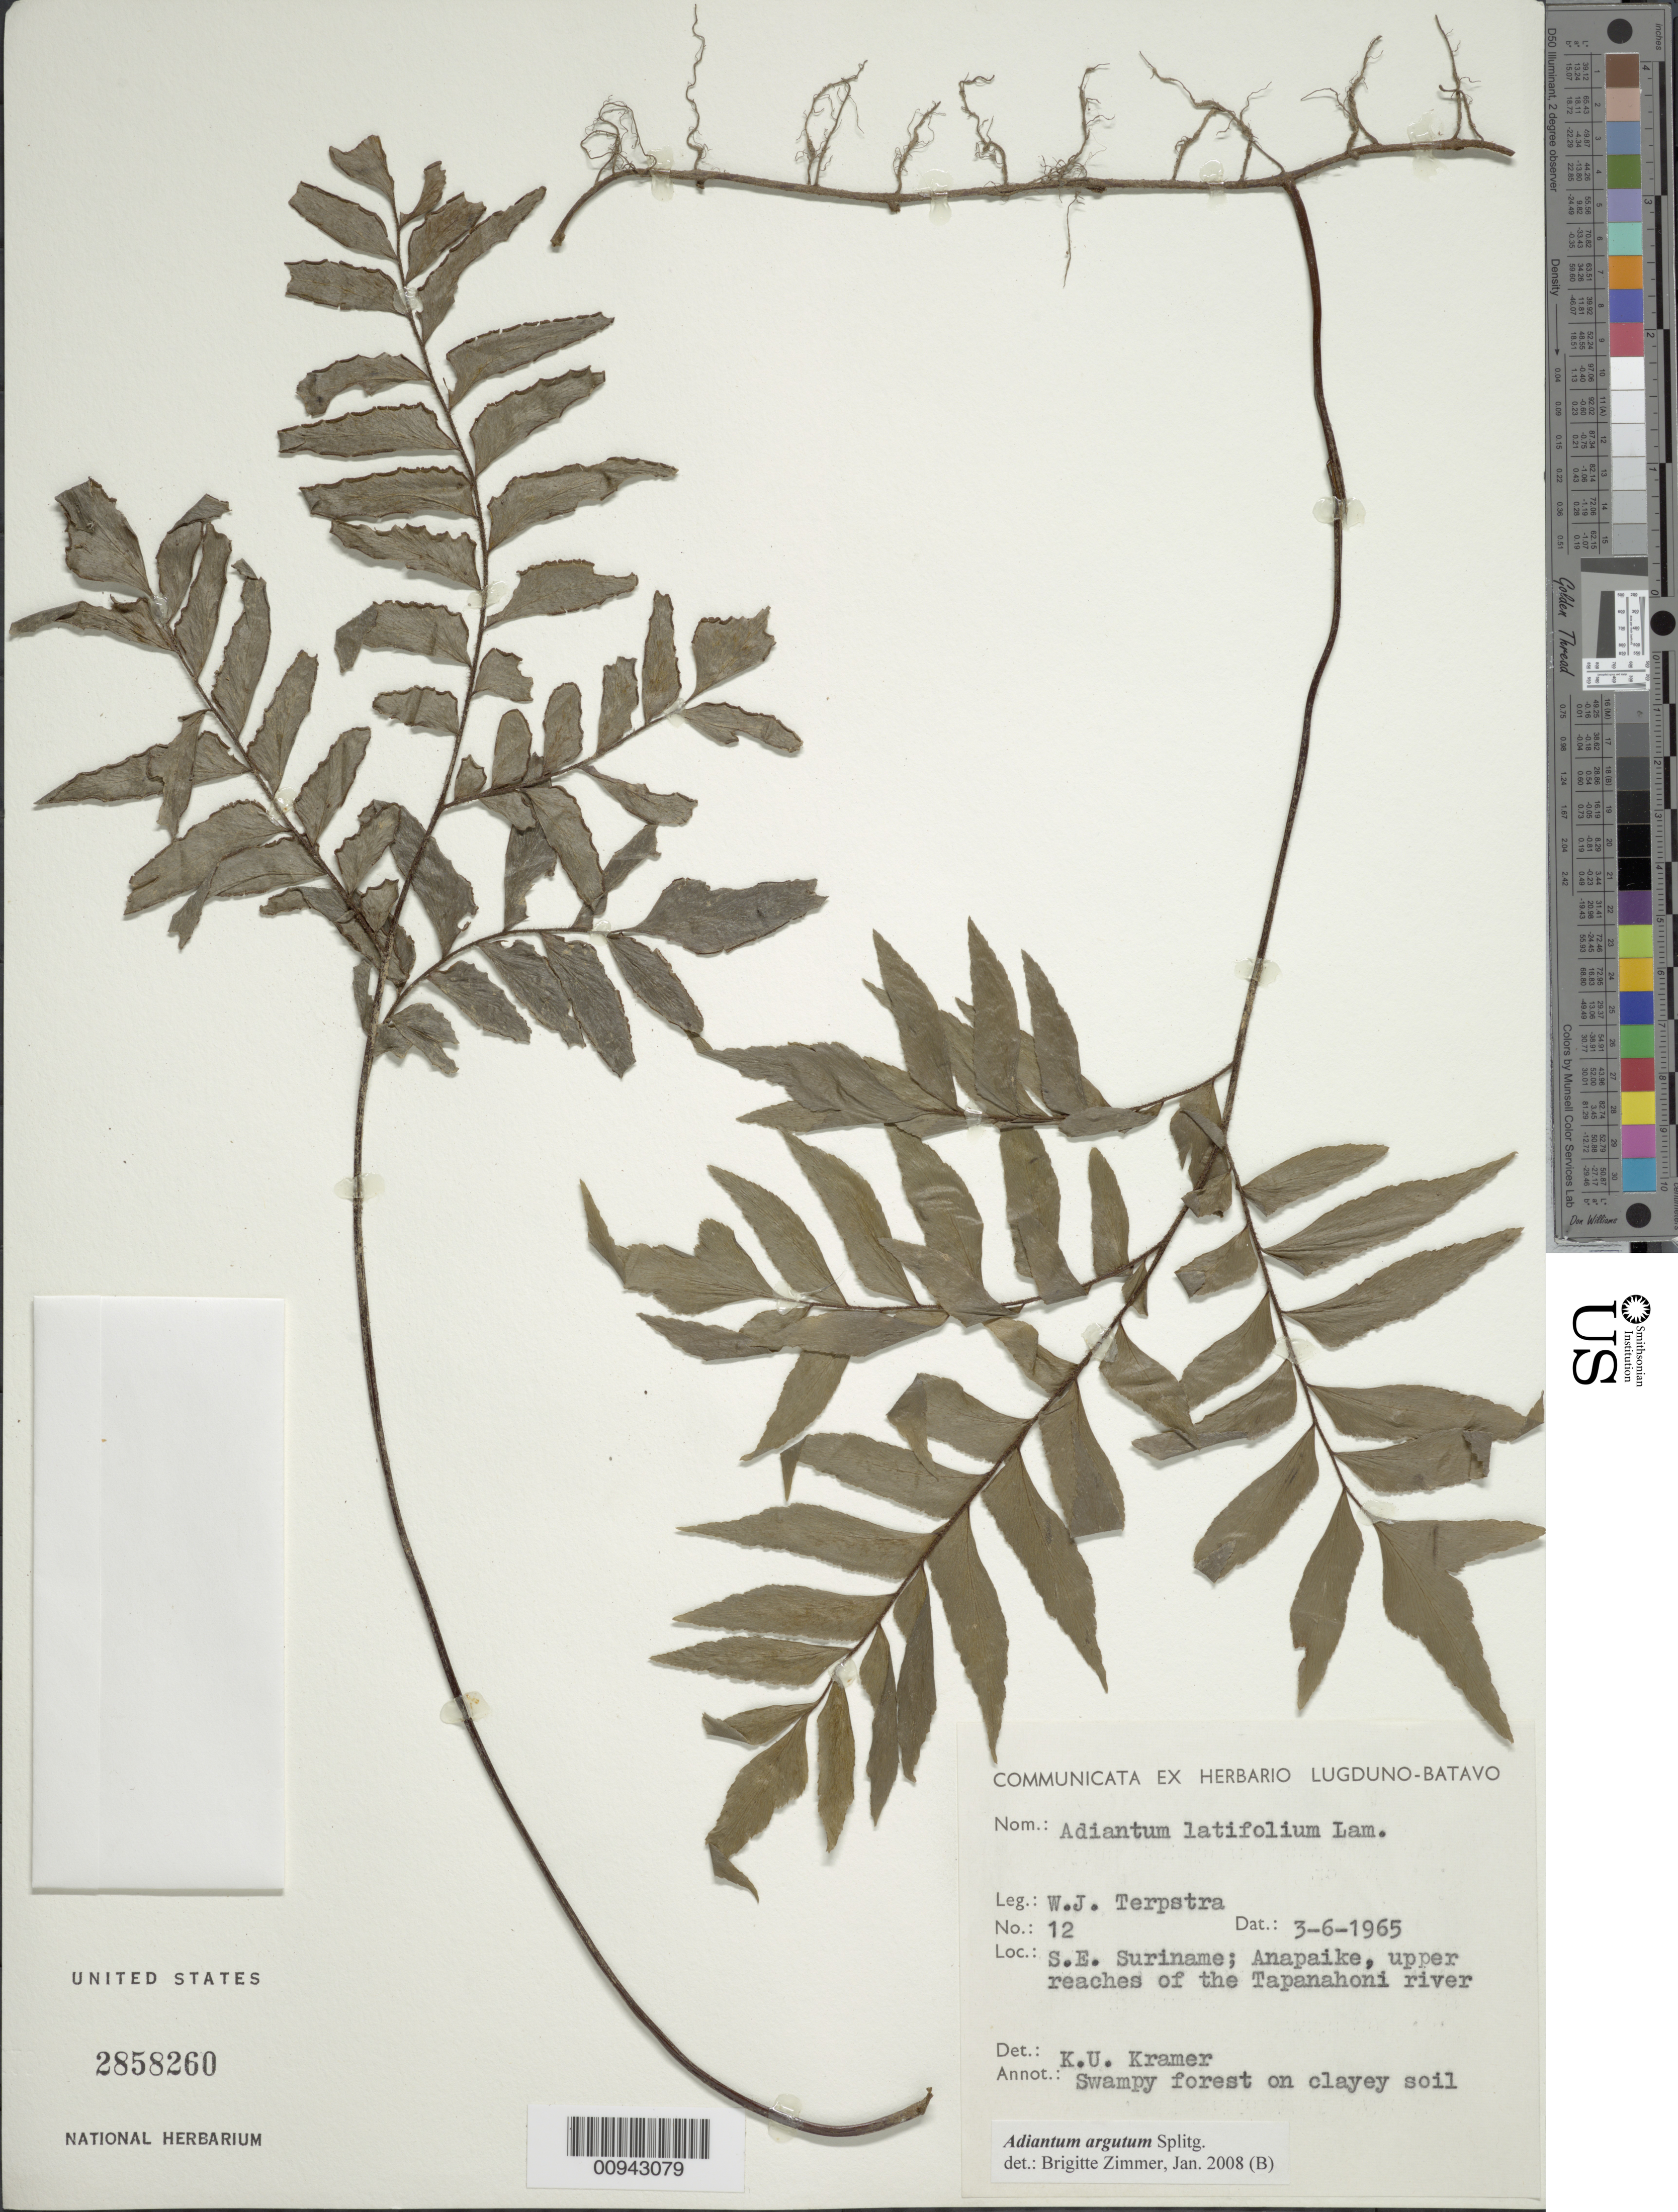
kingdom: Plantae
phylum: Tracheophyta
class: Polypodiopsida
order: Polypodiales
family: Pteridaceae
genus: Adiantum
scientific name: Adiantum argutum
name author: Splitg.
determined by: Zimmer, B.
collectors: W. Terpstra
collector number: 12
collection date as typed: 3-Jun-65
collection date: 1965-06-03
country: Suriname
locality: Anapaiké, upper Tapanahoni R.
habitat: Swampy forest on clayey soil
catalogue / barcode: US 2858260